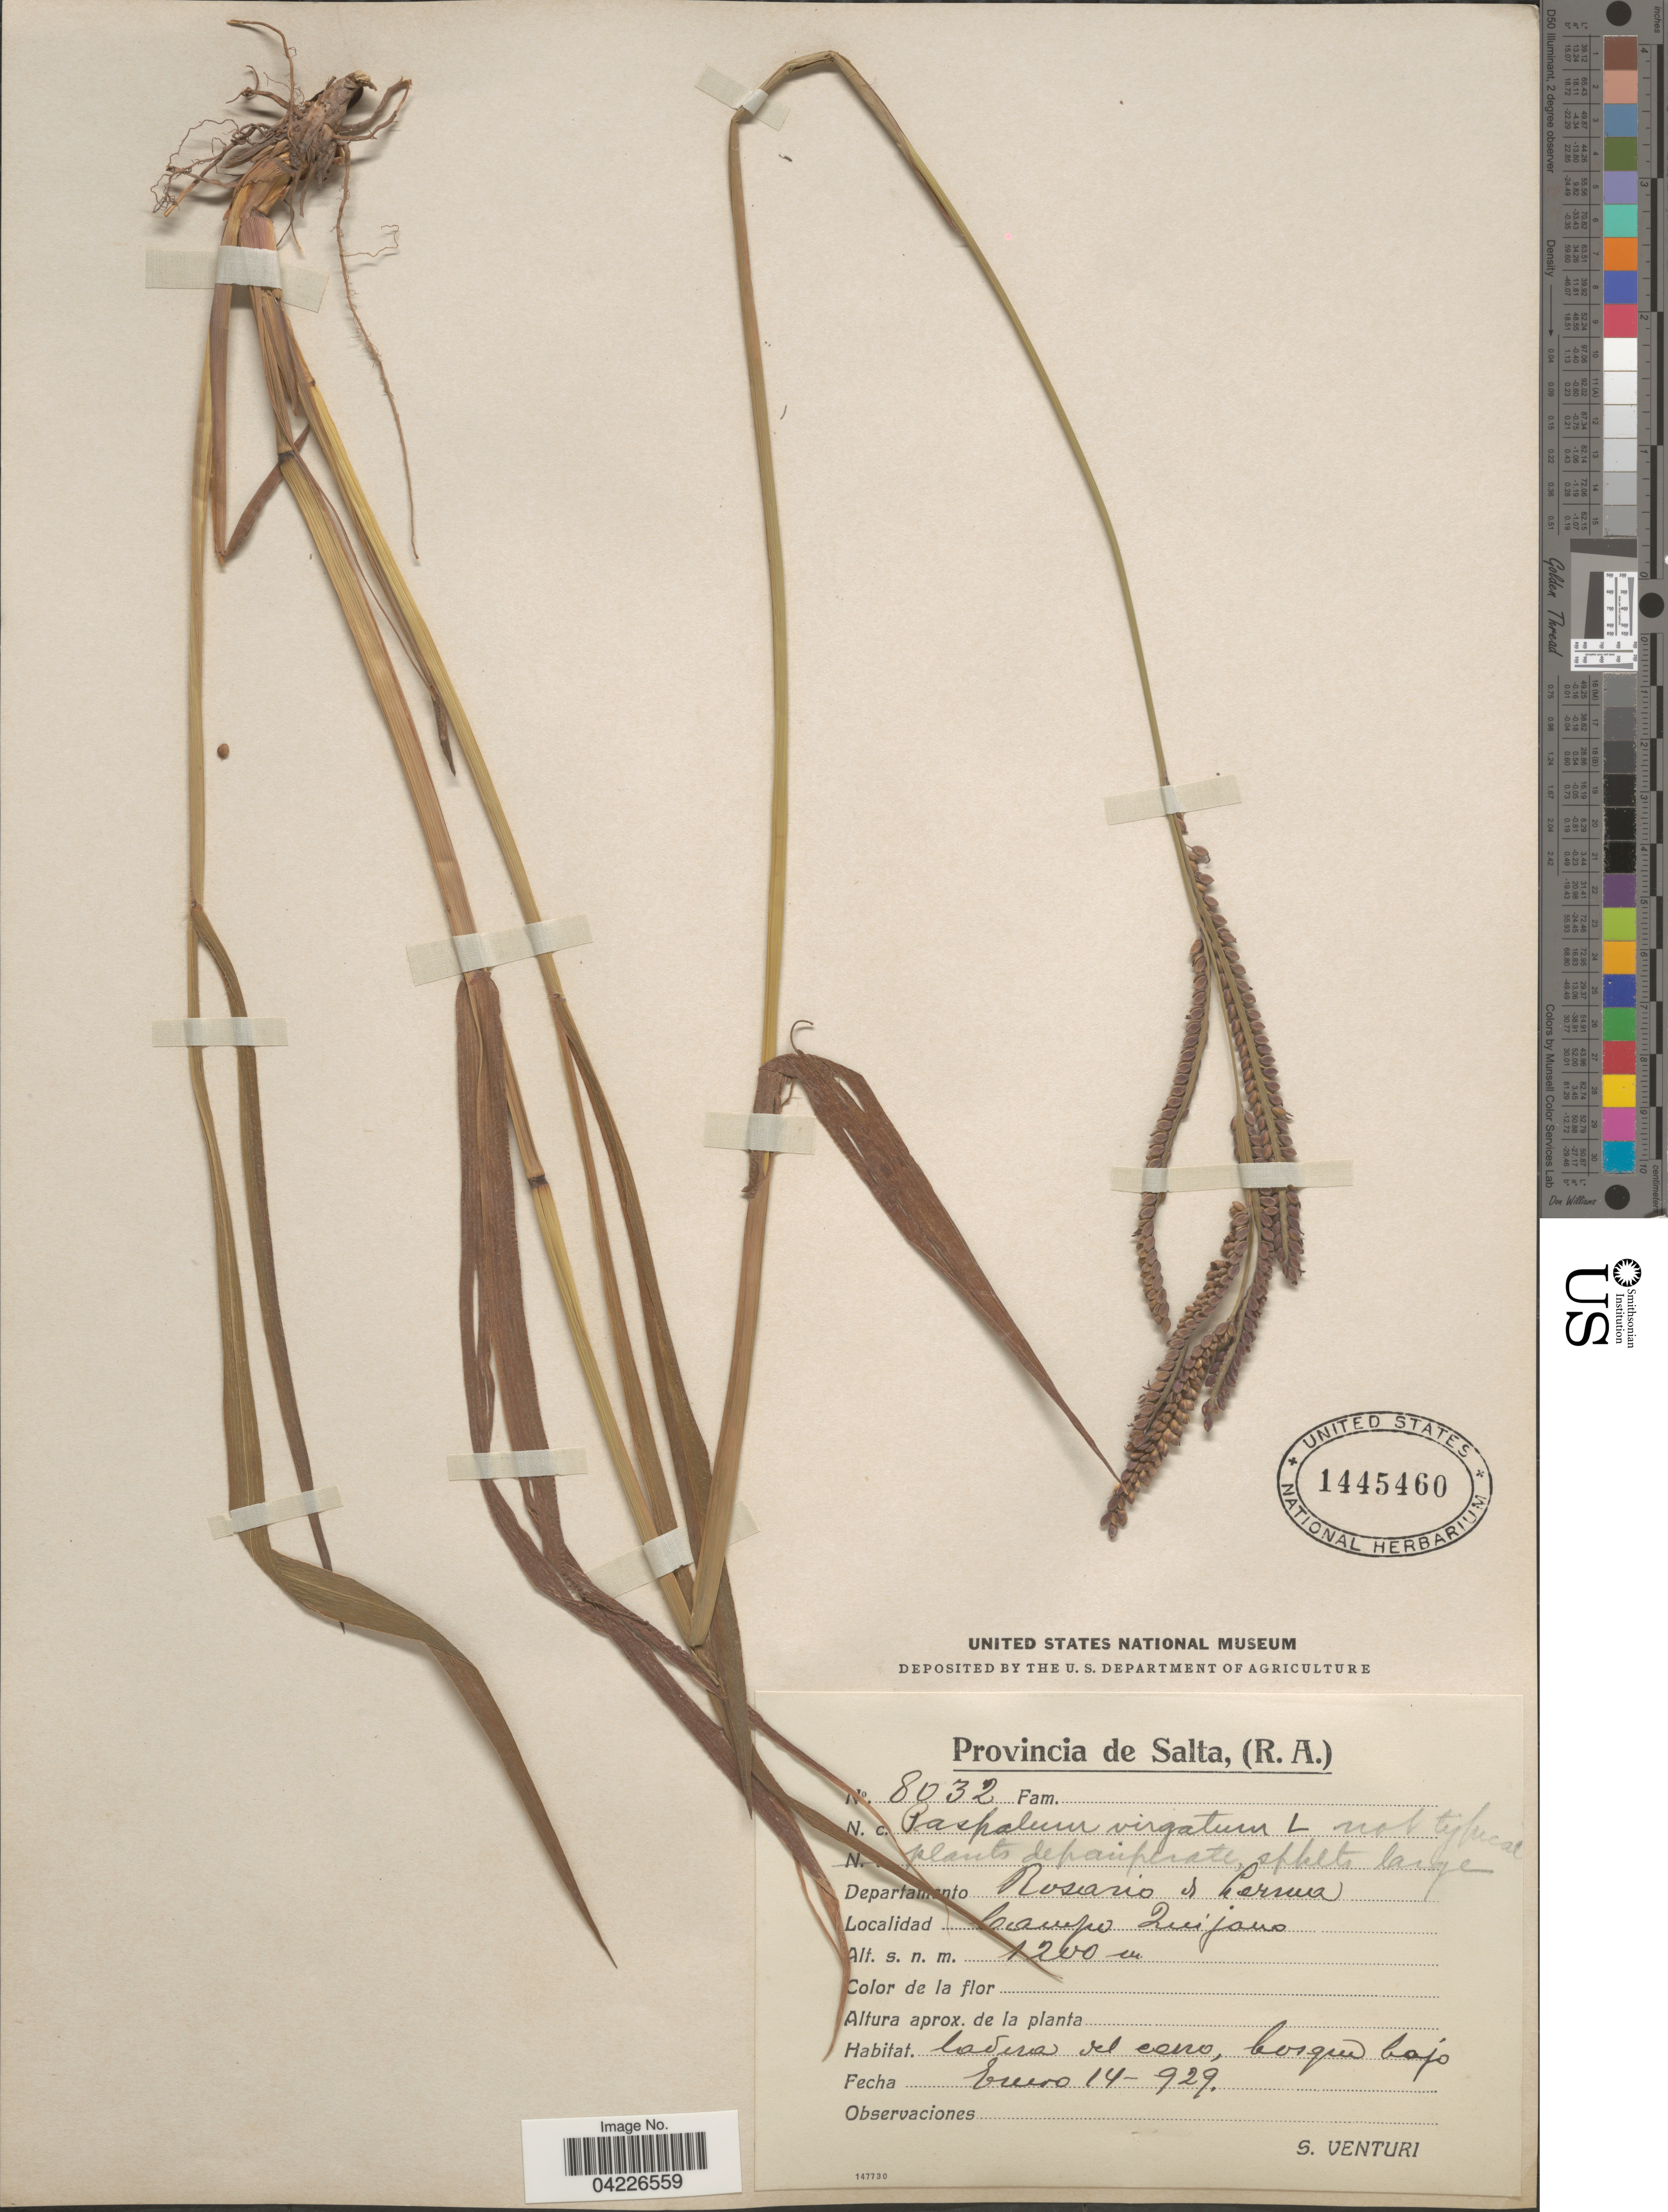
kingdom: Plantae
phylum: Tracheophyta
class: Liliopsida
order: Poales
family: Poaceae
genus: Paspalum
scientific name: Paspalum virgatum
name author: L.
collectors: S. Venturi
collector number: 8032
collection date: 1929-01-14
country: Argentina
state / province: Salta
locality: Departamento Rosario de Lerma. Campo Quijano.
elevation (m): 1200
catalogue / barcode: US 1445460